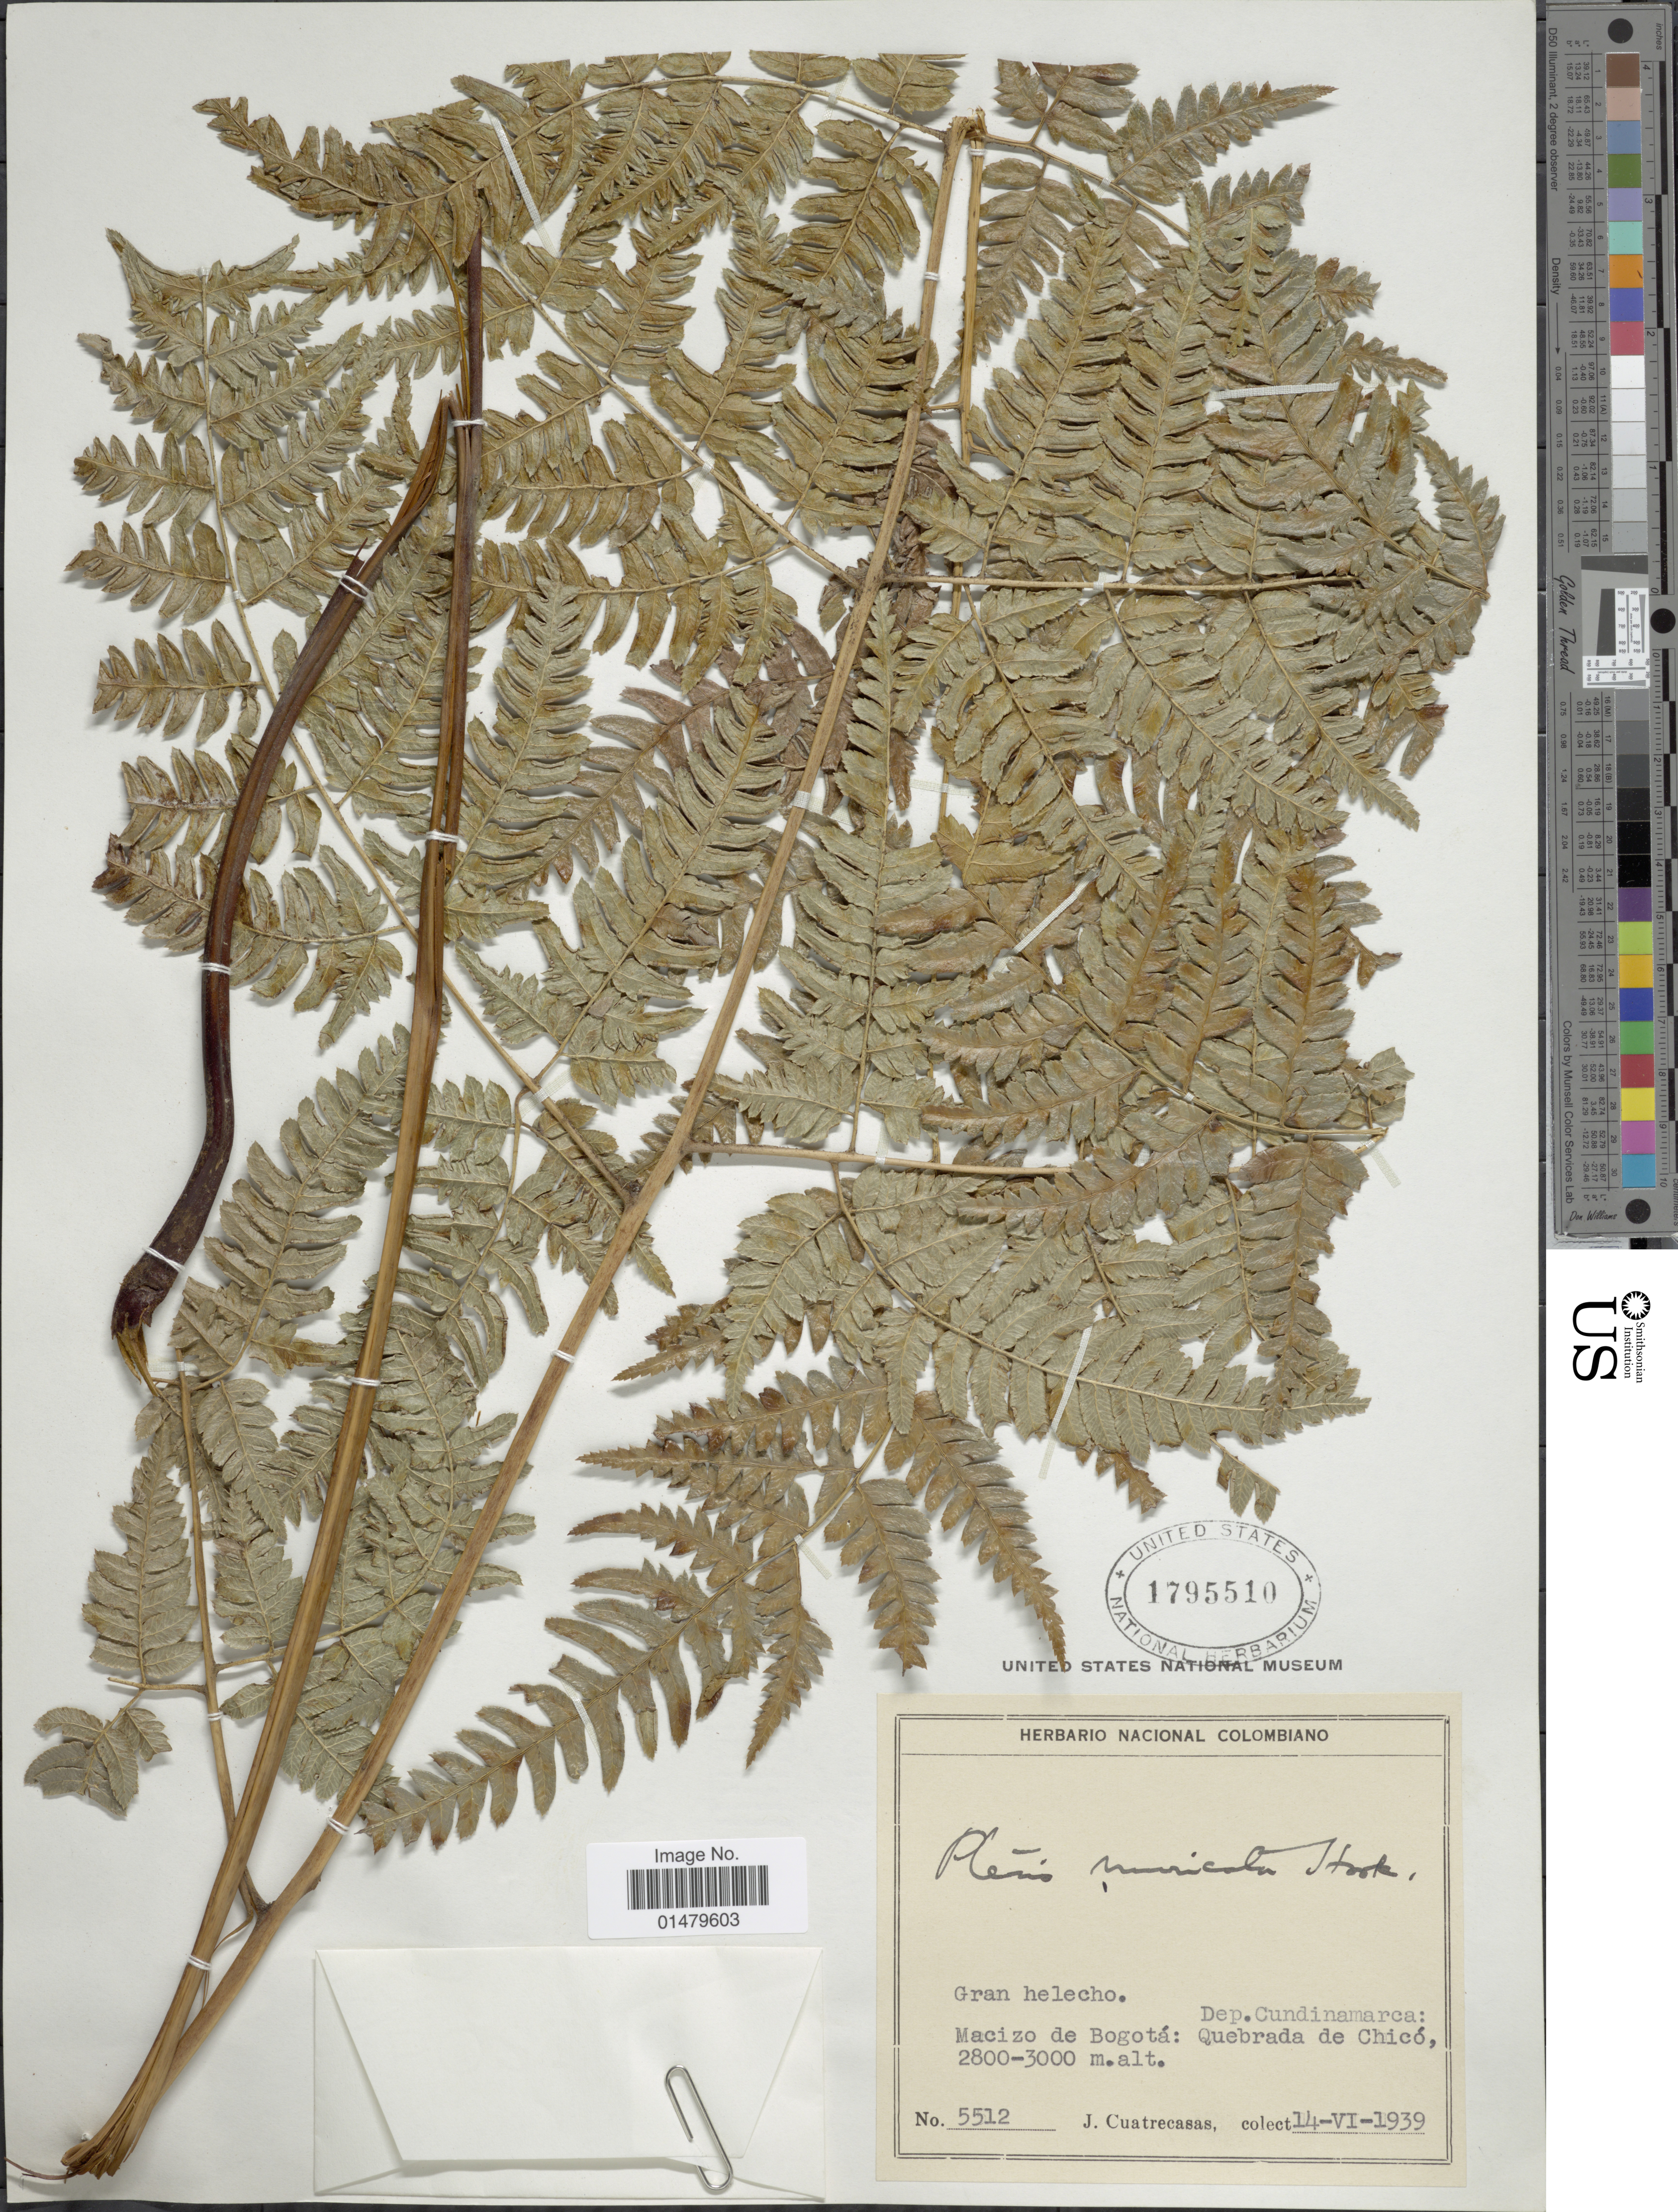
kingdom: Plantae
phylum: Tracheophyta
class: Polypodiopsida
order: Polypodiales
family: Pteridaceae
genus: Pteris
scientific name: Pteris muricata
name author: Rosenst.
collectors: J. Cuatrecasas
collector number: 5512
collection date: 1939-06-14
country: Colombia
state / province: Cundinamarca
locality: Gran helecho. Dep. Cundinamarca: Macizo de Bogota: Quebrada de Chico.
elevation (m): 2800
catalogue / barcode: US 1795510